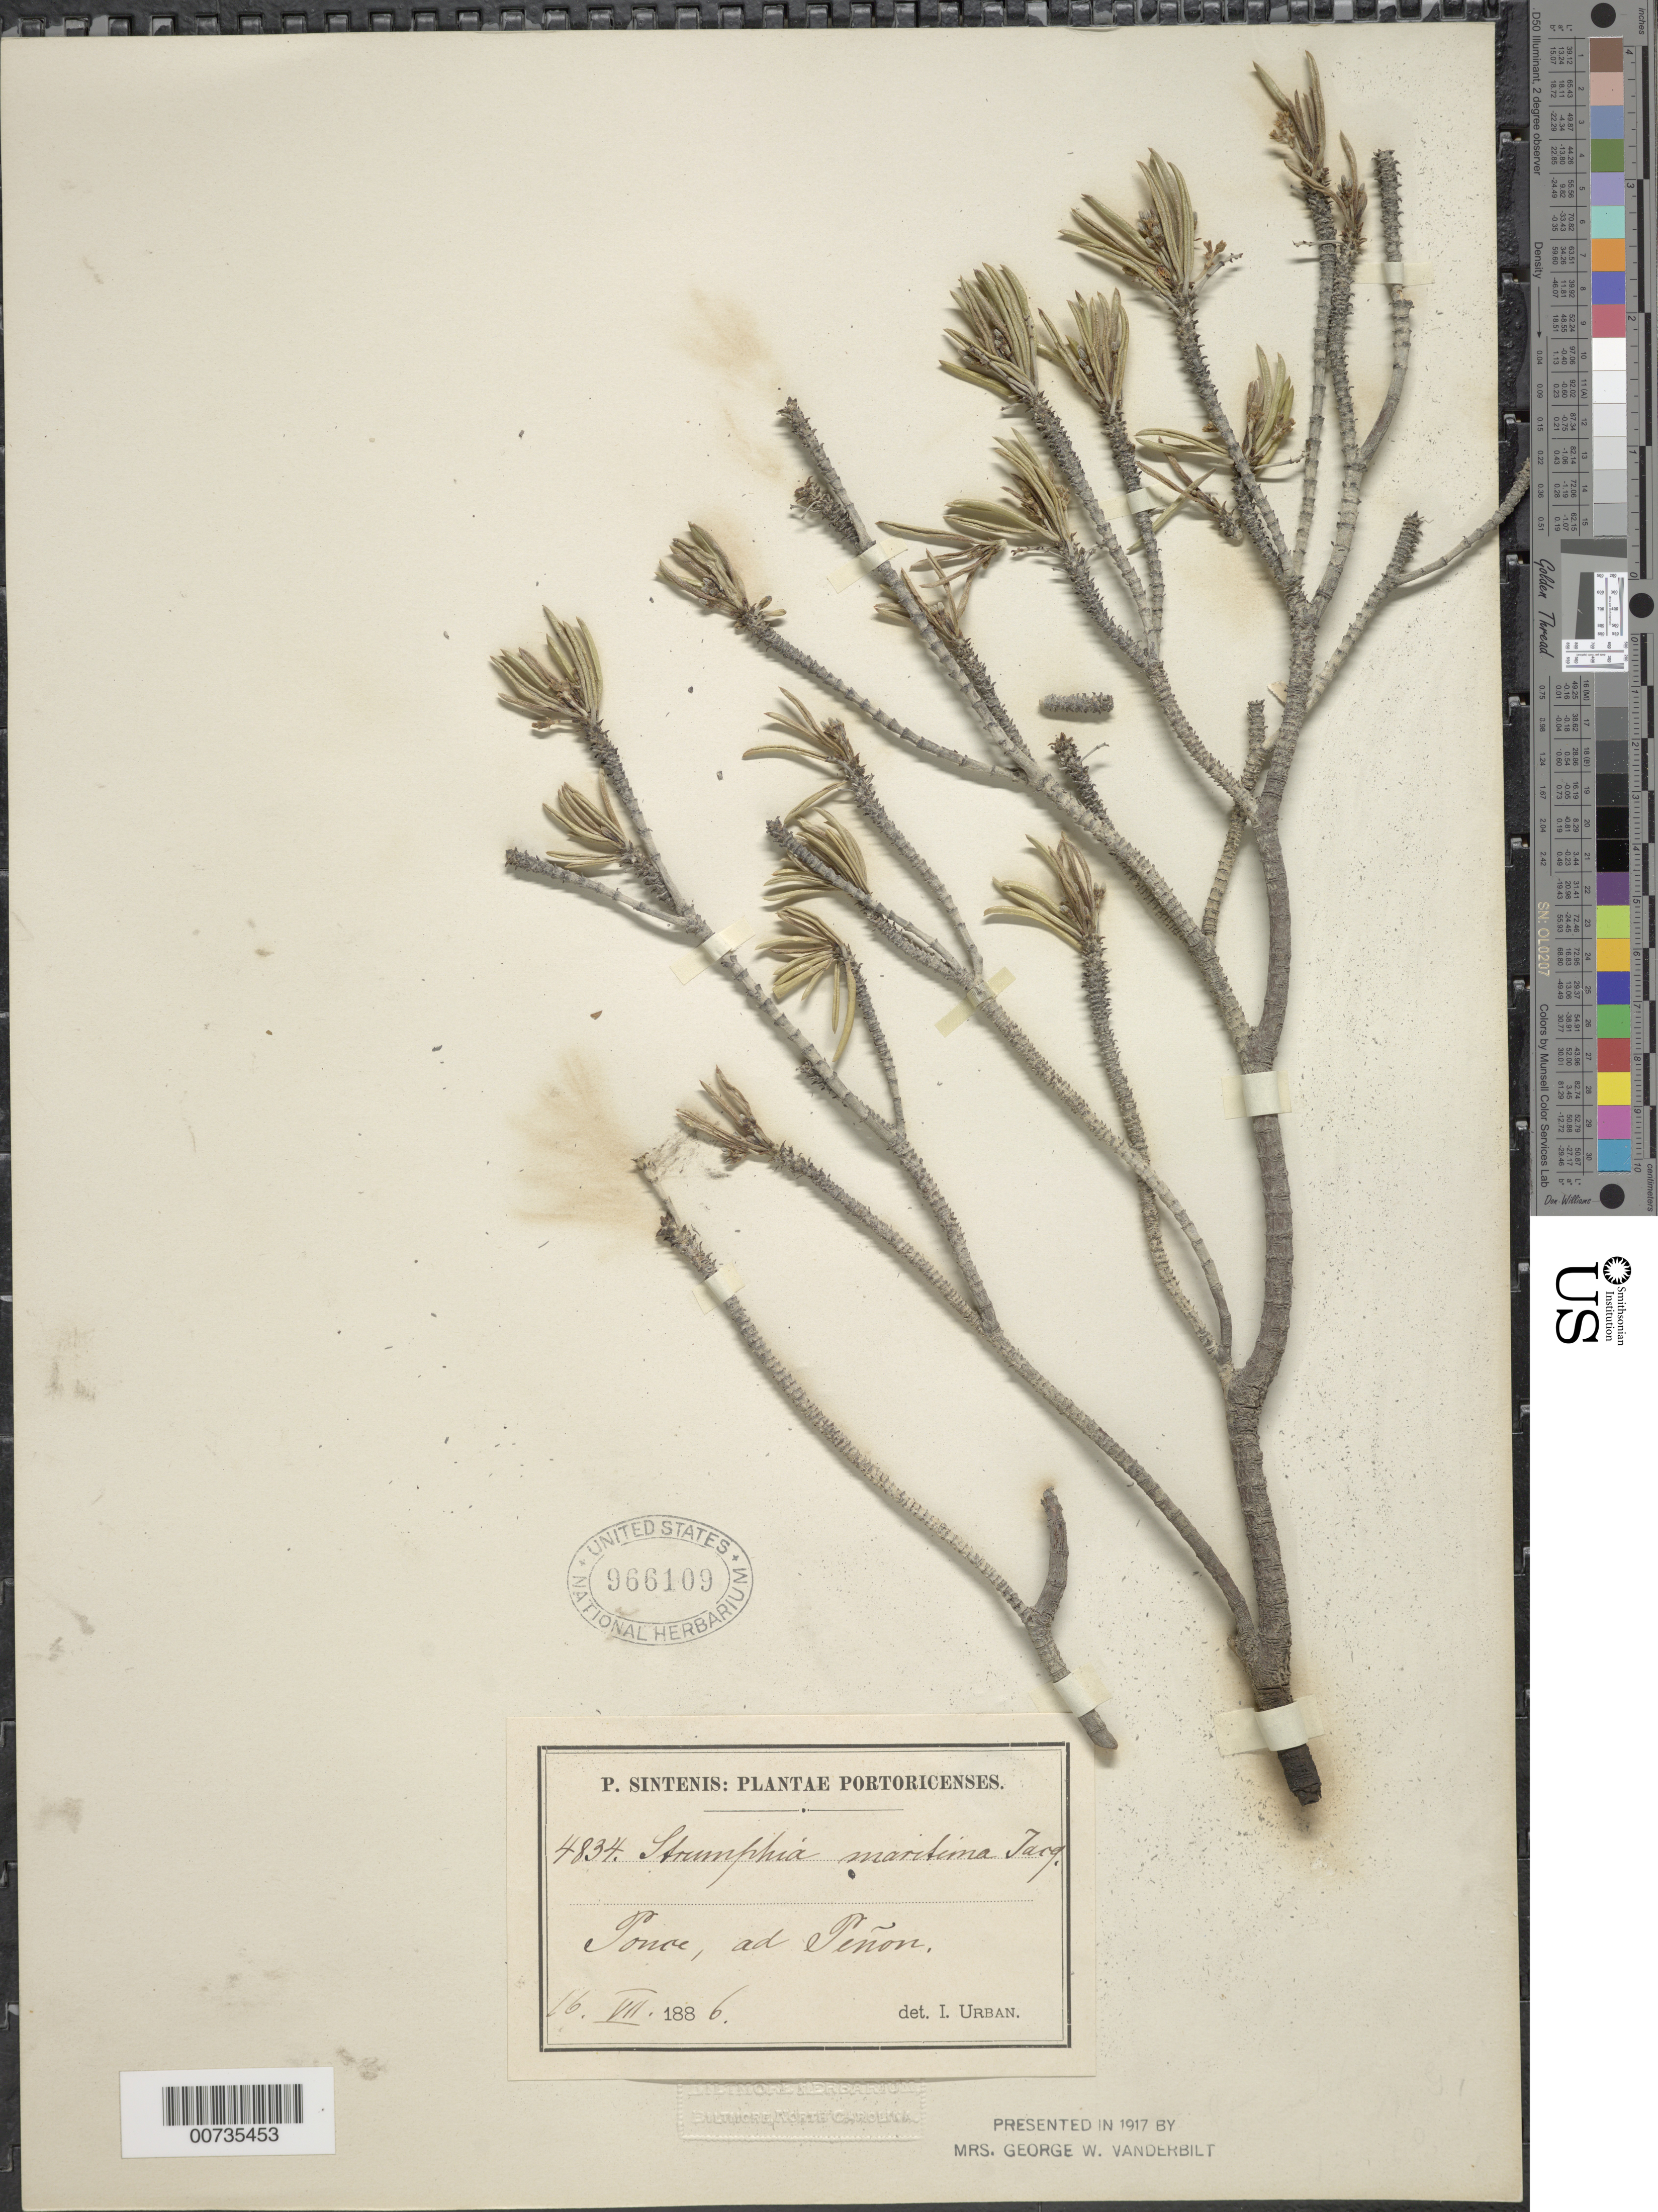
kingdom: Plantae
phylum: Tracheophyta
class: Magnoliopsida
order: Gentianales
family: Rubiaceae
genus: Strumpfia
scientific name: Strumpfia maritima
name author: Jacq.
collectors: P. Sintenis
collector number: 4834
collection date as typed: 16 Jul 1886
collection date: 1886-07-16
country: Puerto Rico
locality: Ponce, ad Peñon.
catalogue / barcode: US 966109